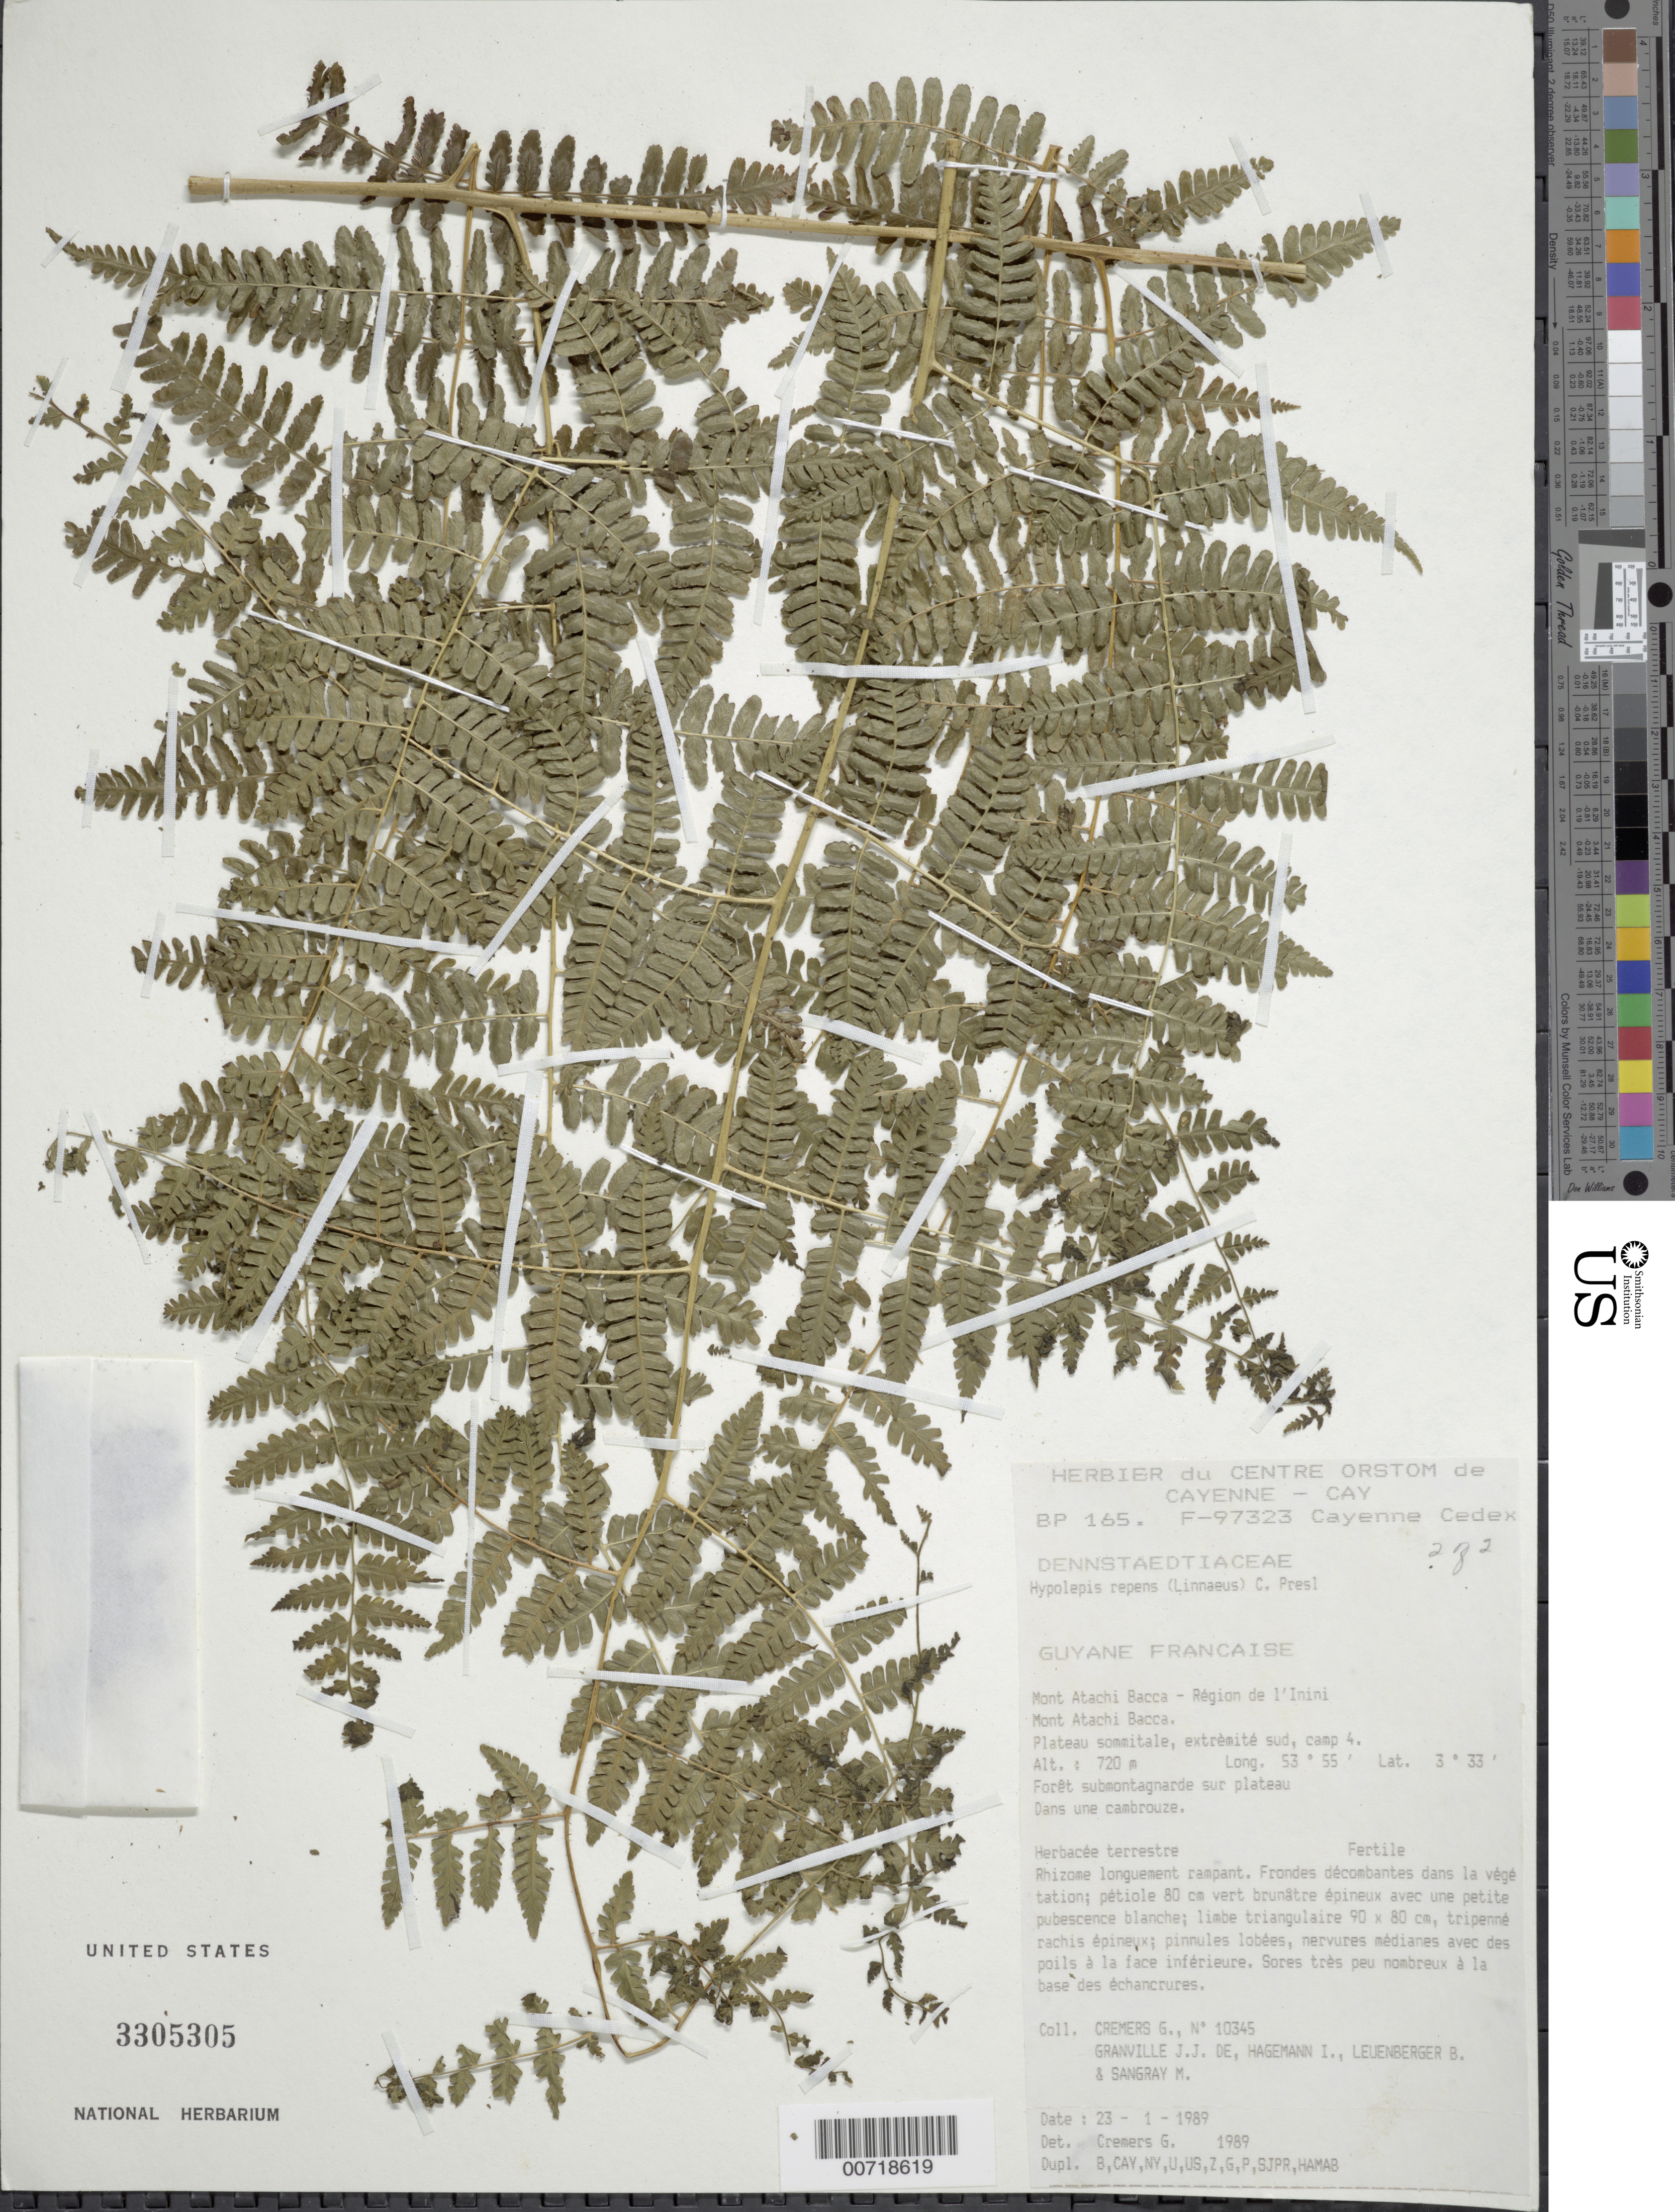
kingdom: Plantae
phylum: Tracheophyta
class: Polypodiopsida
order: Polypodiales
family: Dennstaedtiaceae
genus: Hypolepis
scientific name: Hypolepis repens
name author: (L.) C. Presl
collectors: G. Cremers, J.-J. de Granville, I. Hagemann, B. Leuenberger & M. Sangray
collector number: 10345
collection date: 1989-01-23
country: Guyana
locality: Mont Atachi Bacca - Region de l' Inini, Mont Atachi Bacca, Plateau sommitale, extremite sud, camp 4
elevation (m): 720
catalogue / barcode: US 3305305